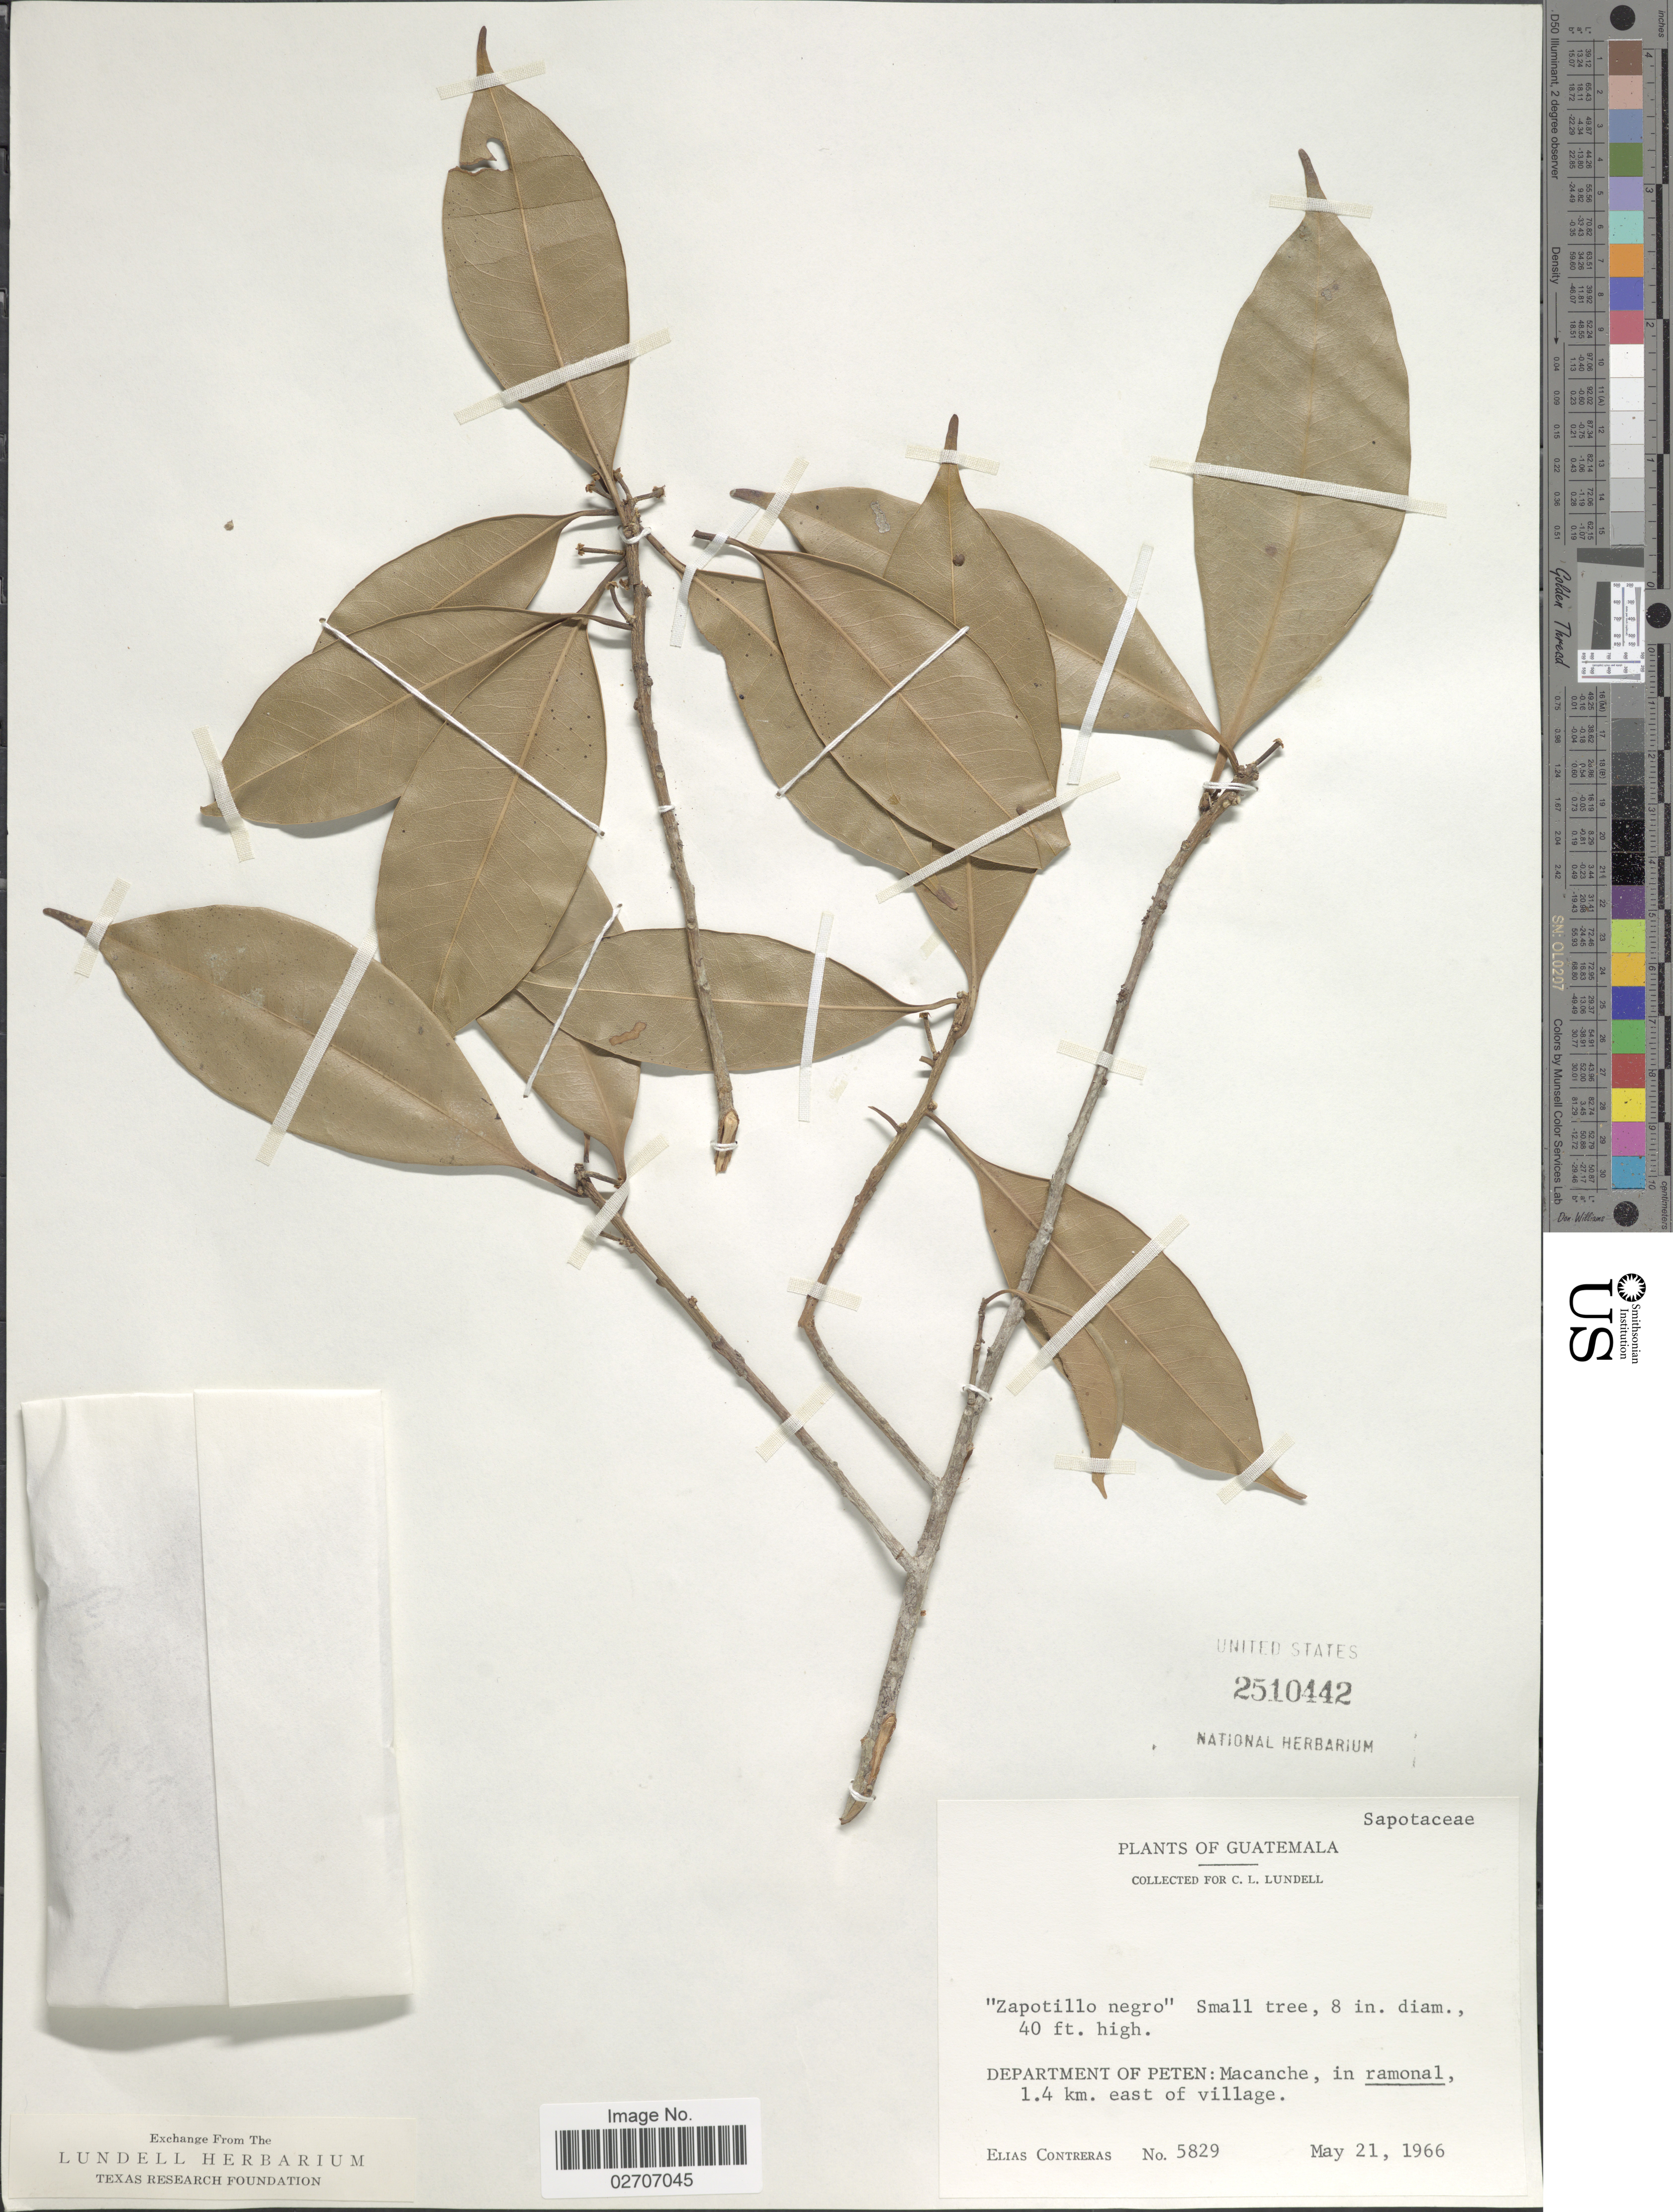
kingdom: Plantae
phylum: Tracheophyta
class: Magnoliopsida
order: Ericales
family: Sapotaceae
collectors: E. Contreras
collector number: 5829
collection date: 1966-05-21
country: Guatemala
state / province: El Petén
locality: Department of Peten: Macanche, in ramonal, 1.4 km east of village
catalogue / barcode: US 2510442